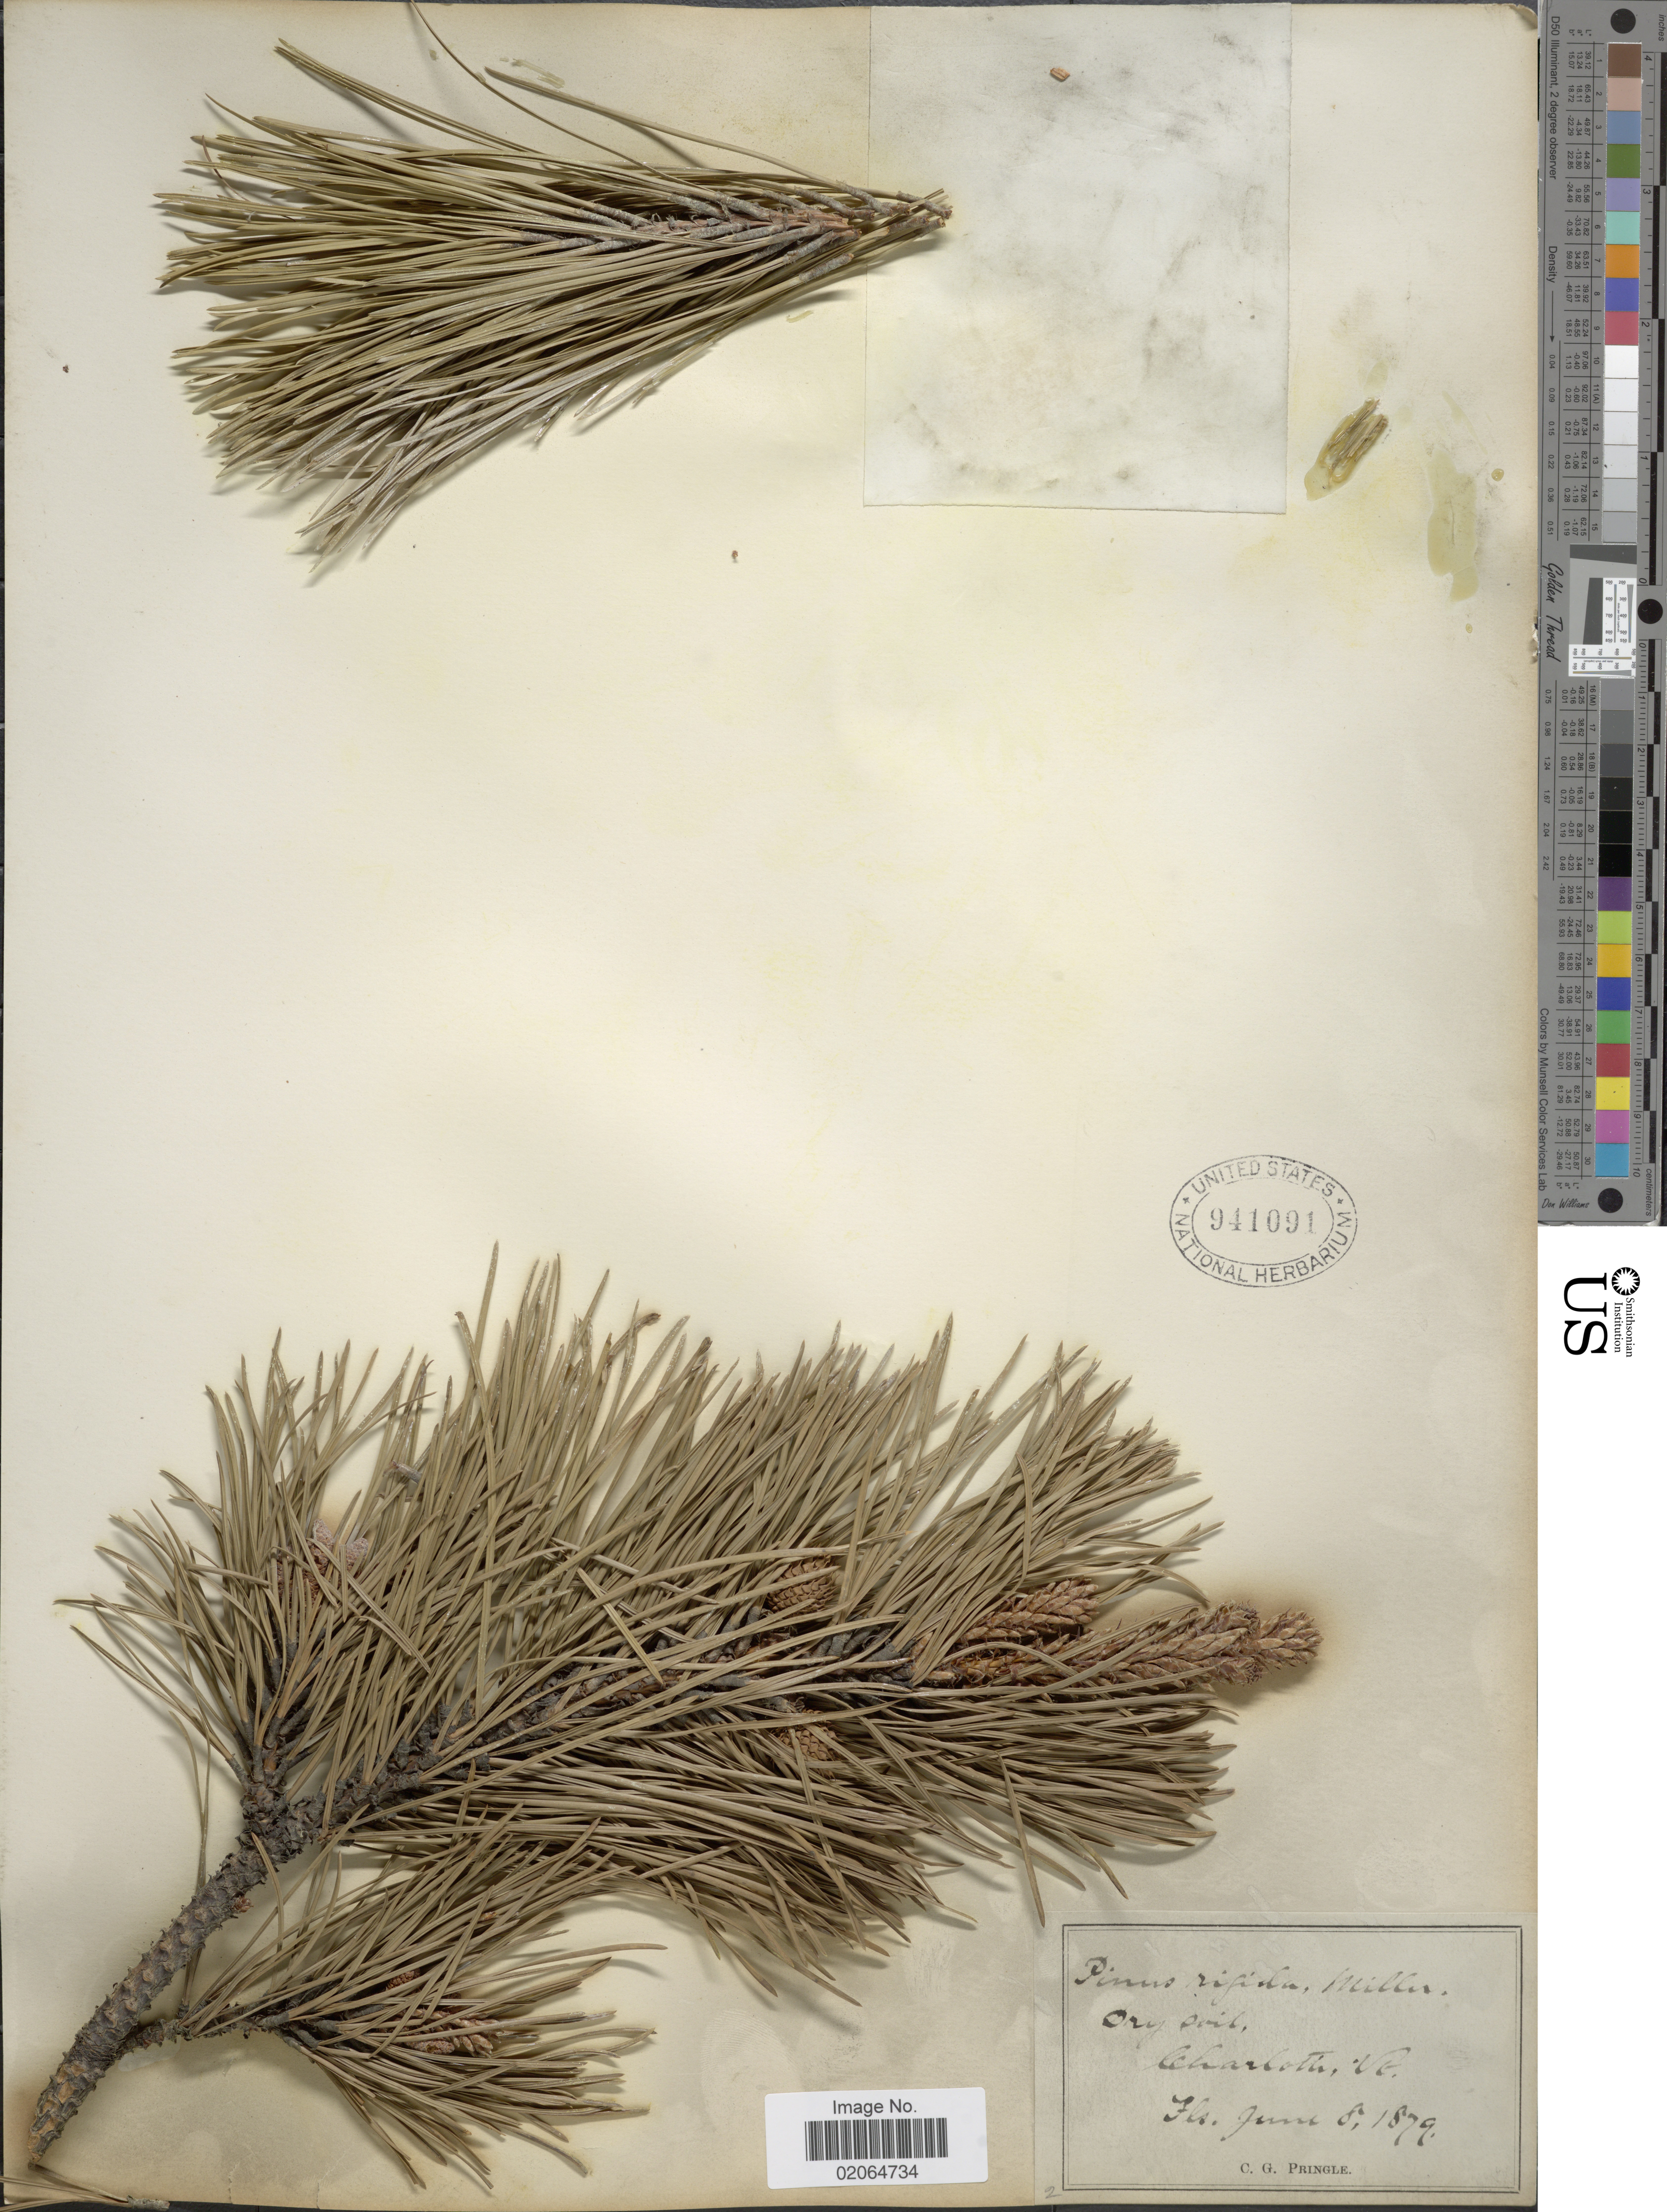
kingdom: Plantae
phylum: Tracheophyta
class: Pinopsida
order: Pinales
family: Pinaceae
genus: Pinus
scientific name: Pinus rigida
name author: Mill.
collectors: C. G. Pringle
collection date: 1879-06-08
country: United States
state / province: Virginia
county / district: Charlotte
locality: Charlotte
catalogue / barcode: US 941091